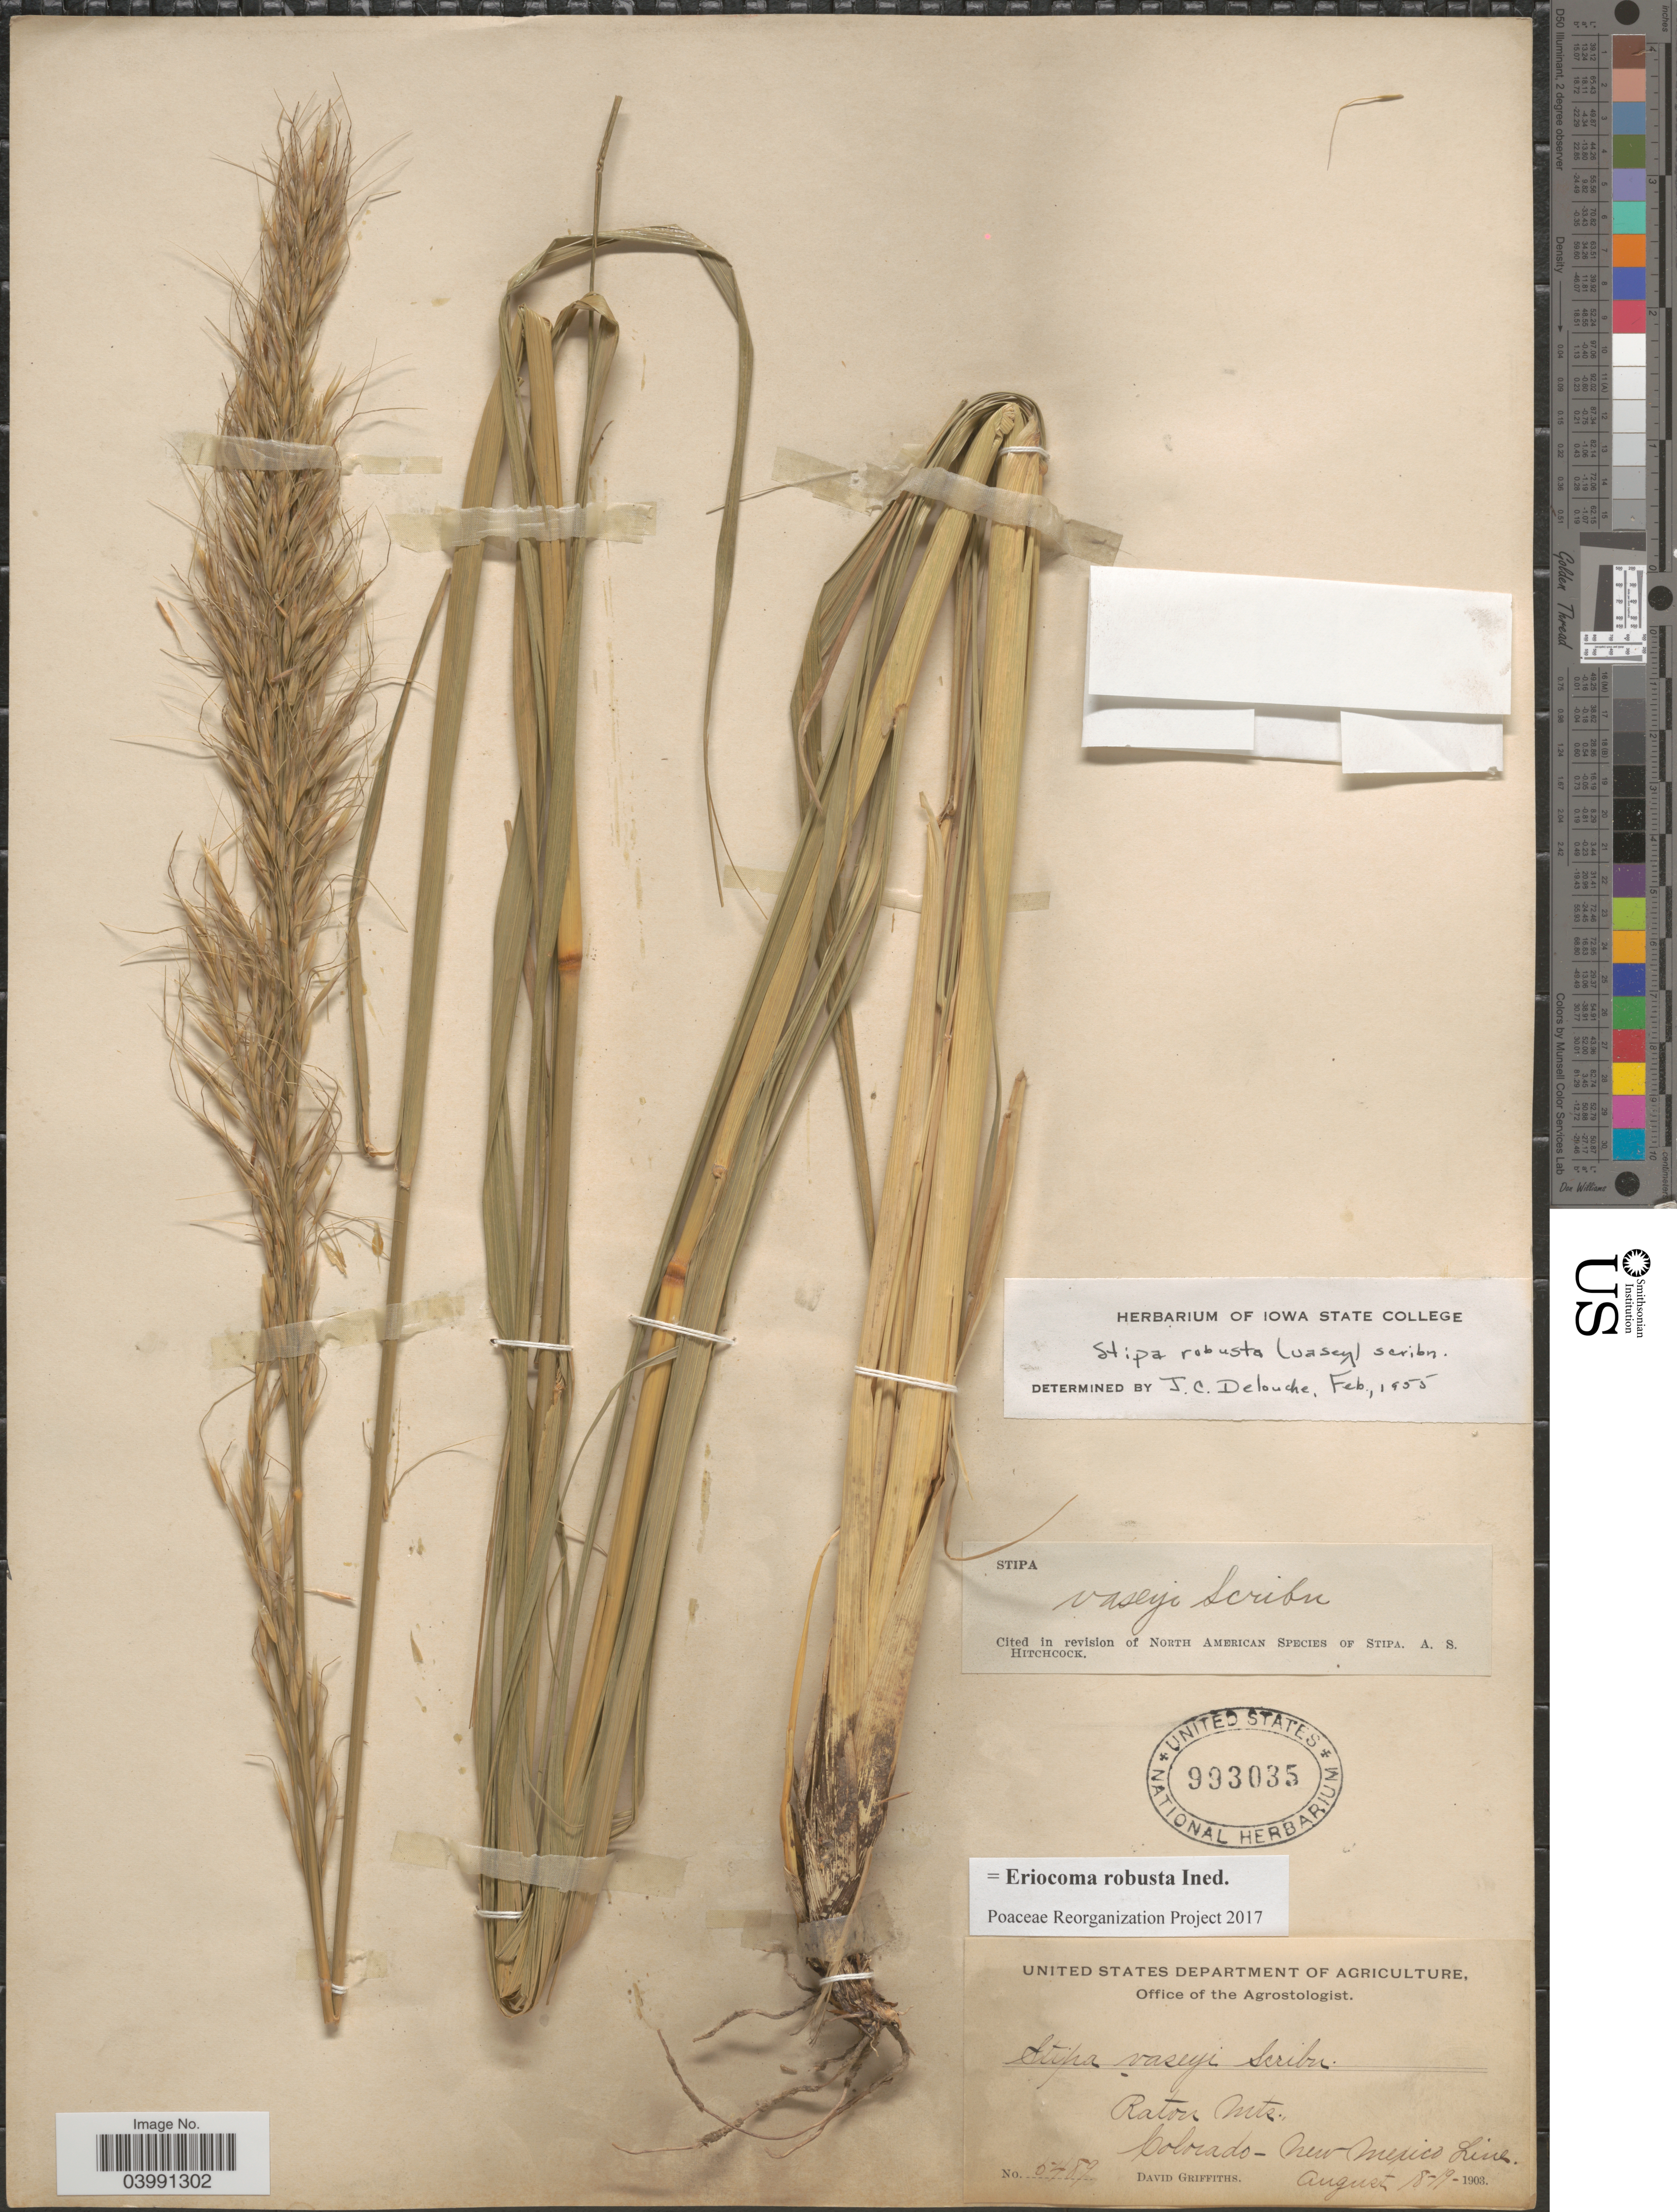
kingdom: Plantae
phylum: Tracheophyta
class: Liliopsida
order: Poales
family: Poaceae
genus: Eriocoma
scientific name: Eriocoma robusta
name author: (Vasey) Romasch.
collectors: D. Griffiths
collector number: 5489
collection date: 1903-08-18/1903-08-19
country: United States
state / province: Colorado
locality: Raton Mts., New Mexico Line.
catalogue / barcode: US 993035